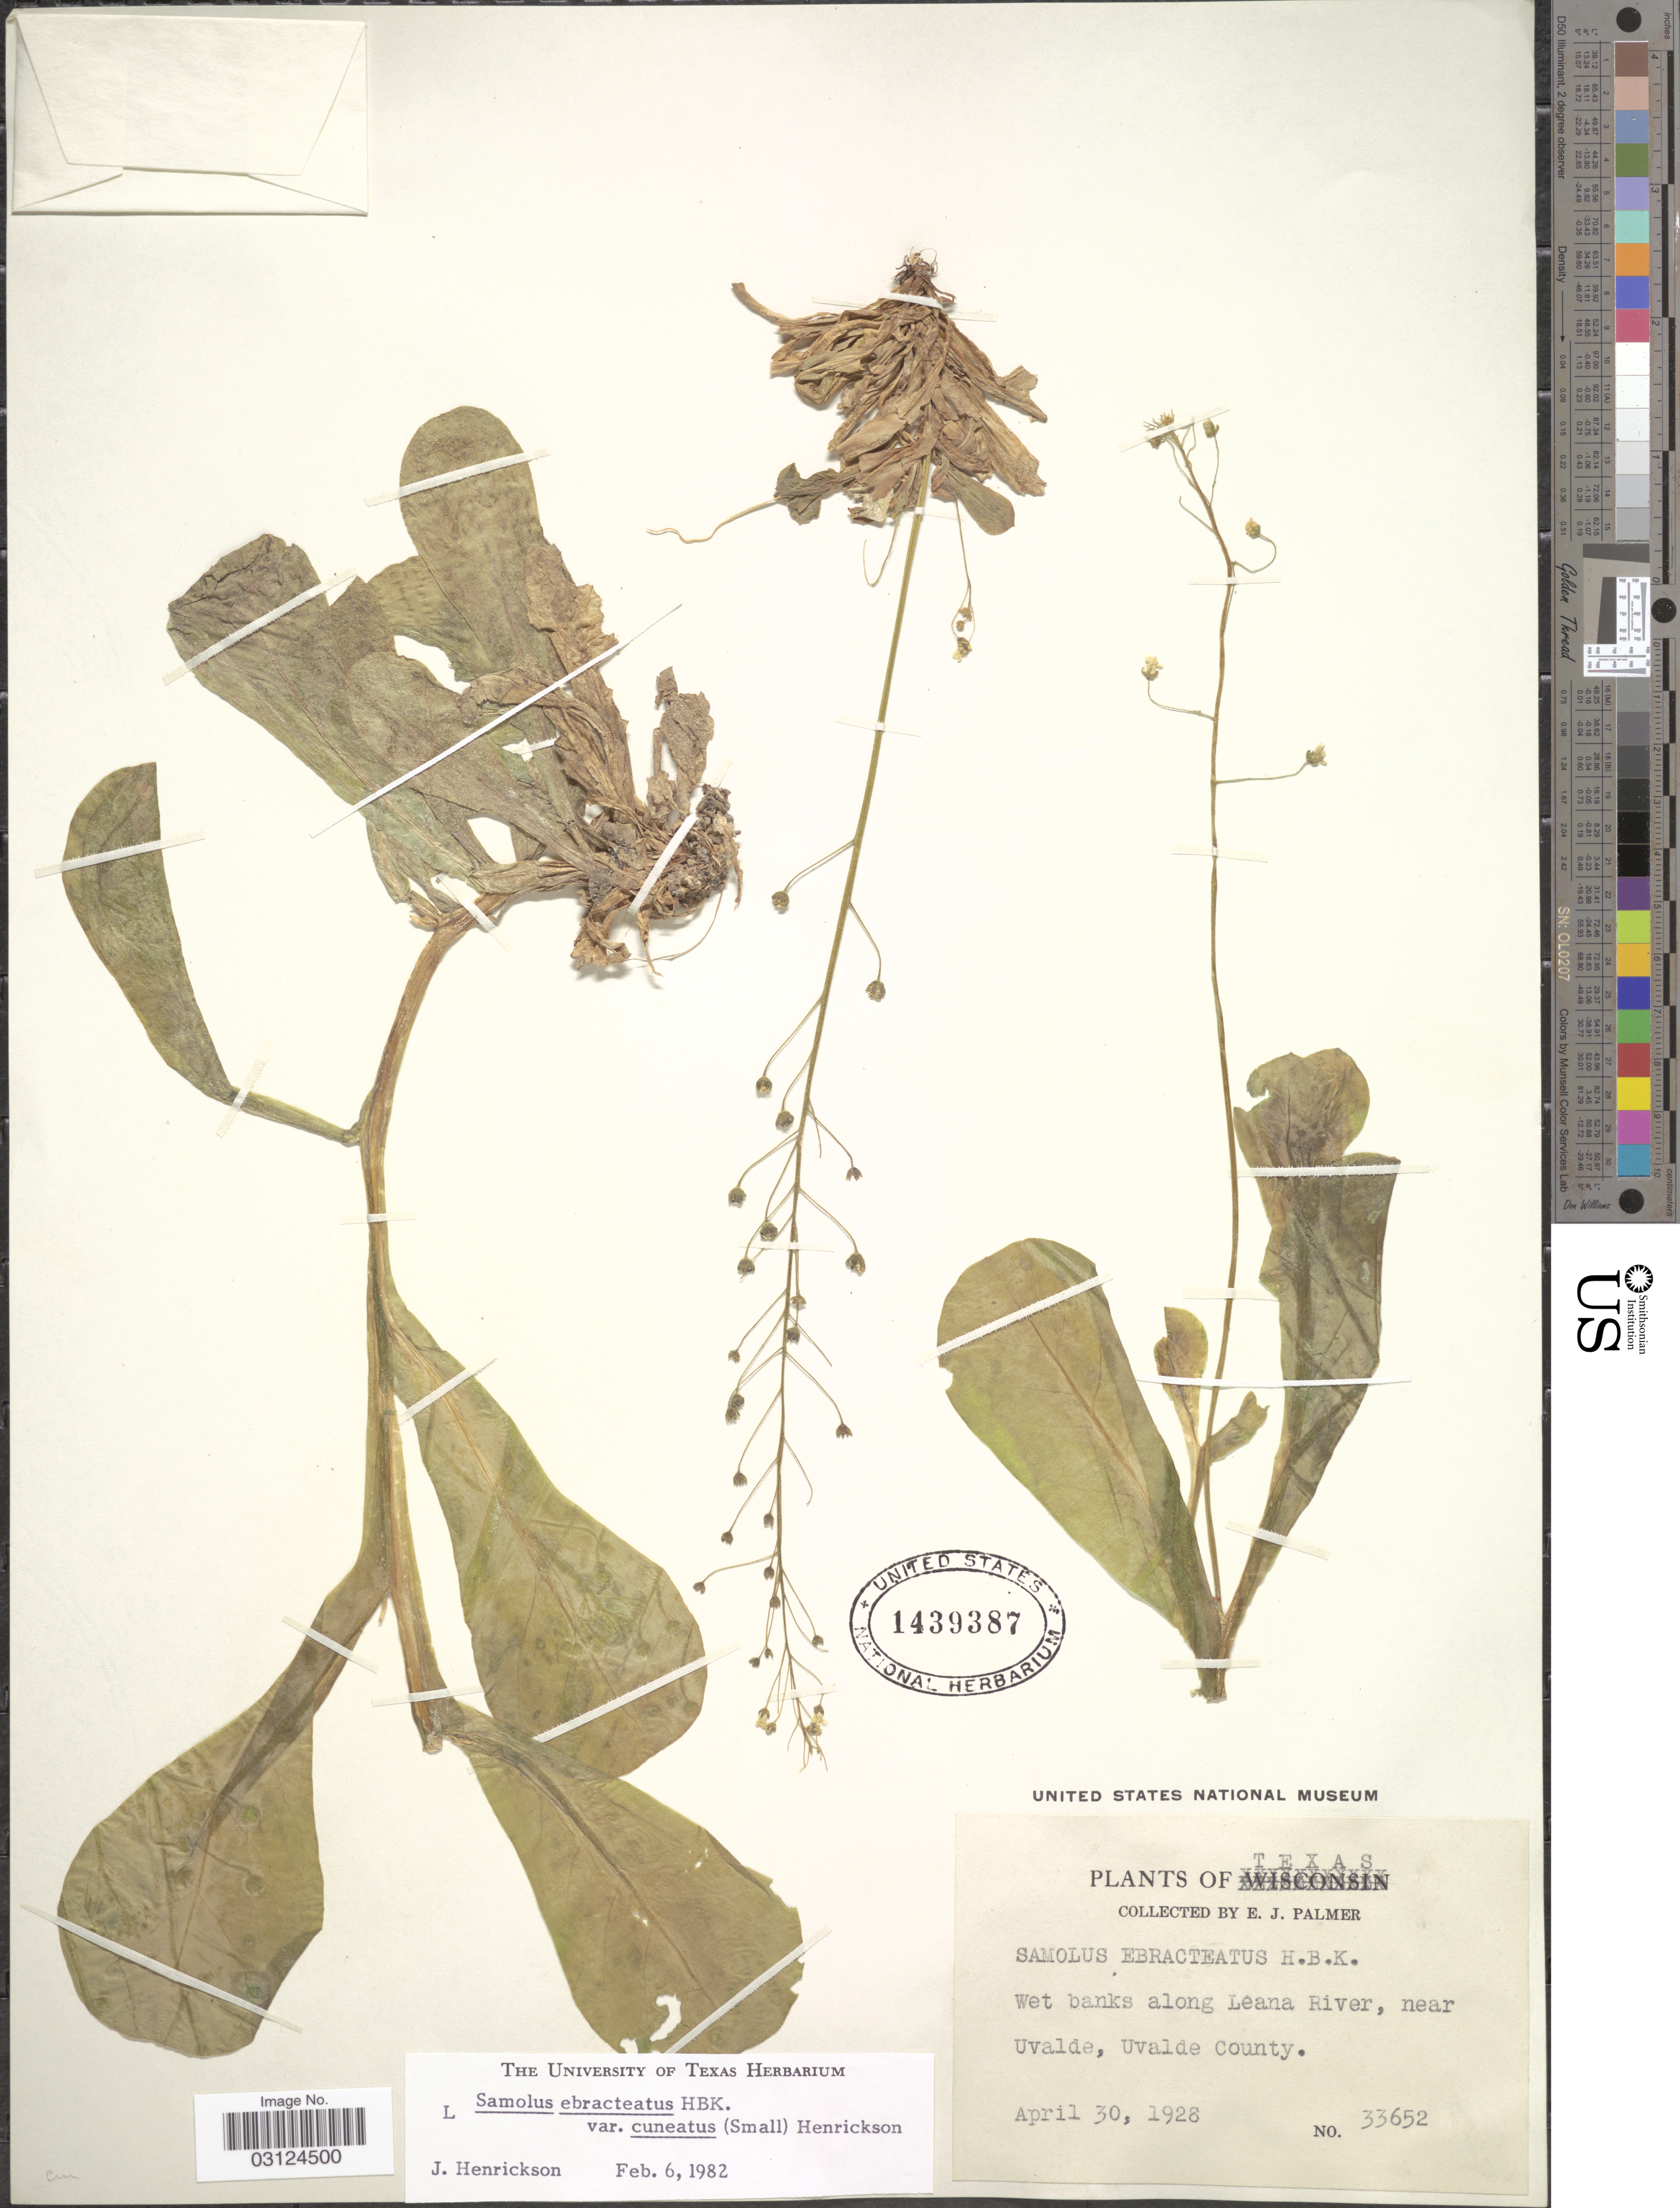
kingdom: Plantae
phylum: Tracheophyta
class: Magnoliopsida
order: Ericales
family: Primulaceae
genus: Samolus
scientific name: Samolus ebracteatus subsp. cuneatus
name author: (Small) R. Knuth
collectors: E. J. Palmer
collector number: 33652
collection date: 1928-04-30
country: United States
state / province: Texas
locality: Wet banks along Leana River, near Uvalde, Uvalde County.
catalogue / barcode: US 1439387